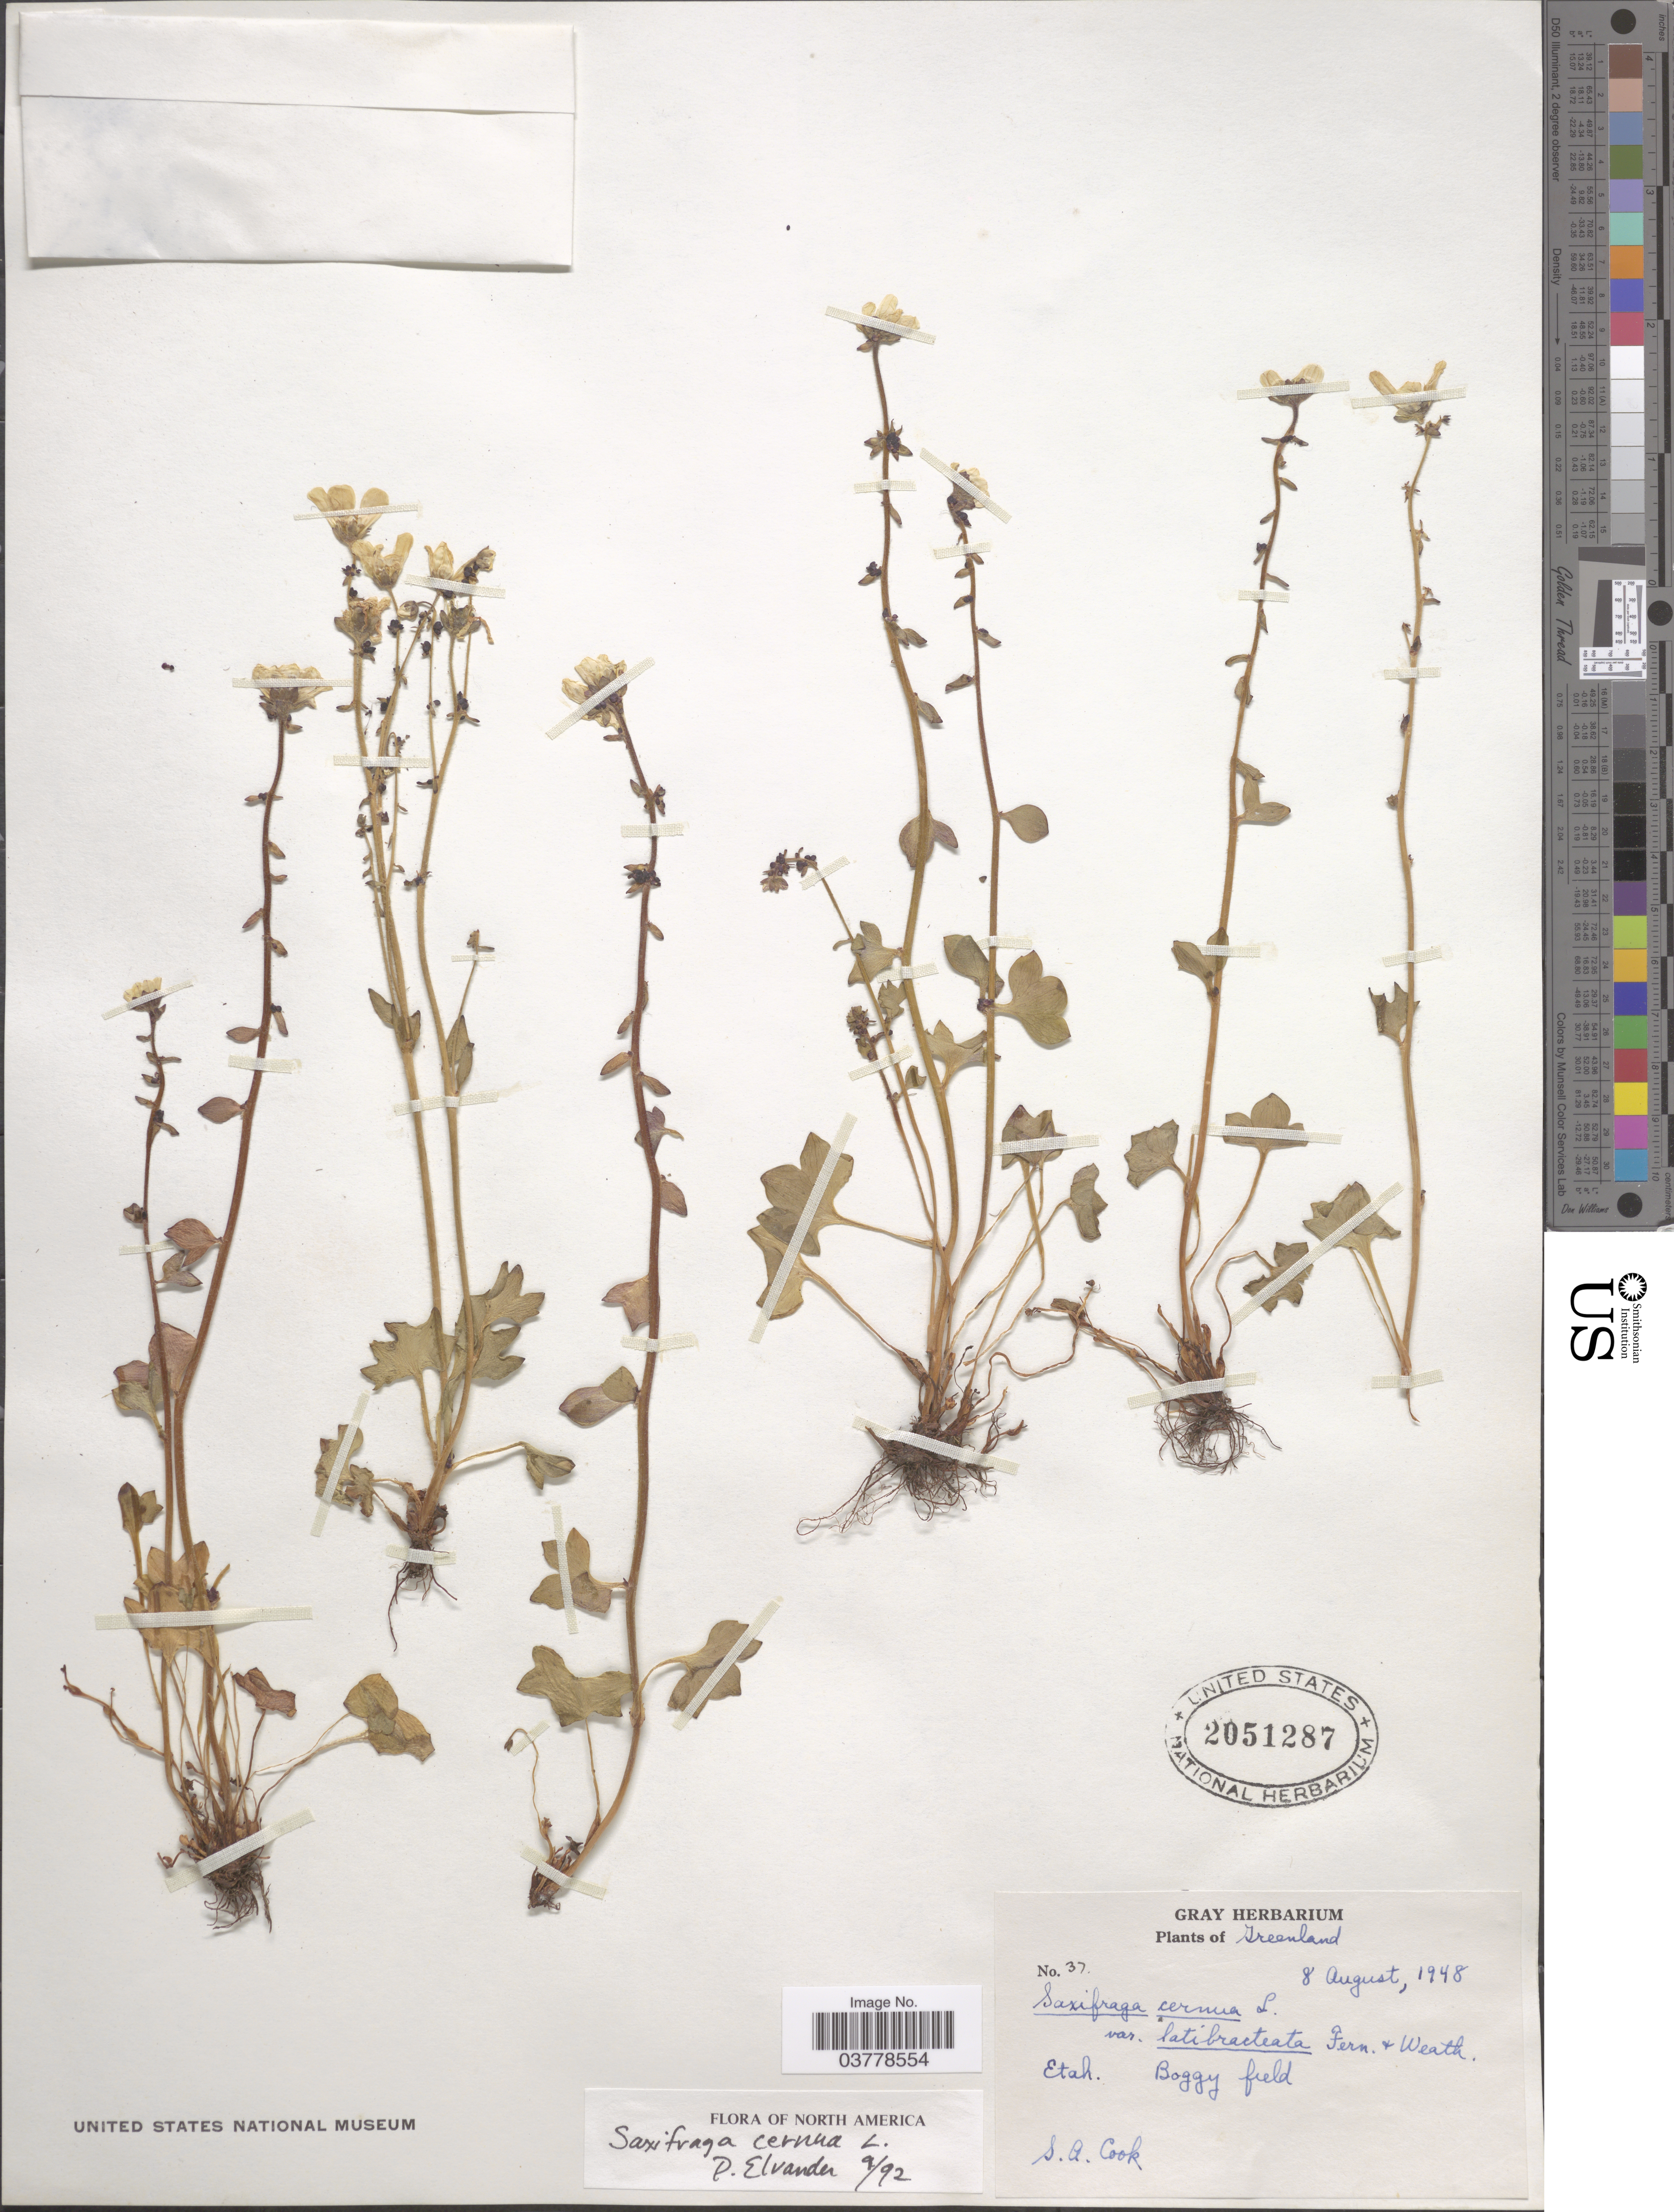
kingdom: Plantae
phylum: Tracheophyta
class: Magnoliopsida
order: Saxifragales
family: Saxifragaceae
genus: Saxifraga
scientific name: Saxifraga cernua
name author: L.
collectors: S. A. Cook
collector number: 37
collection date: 1948-08-08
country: Greenland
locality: Etah.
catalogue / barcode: US 2051287